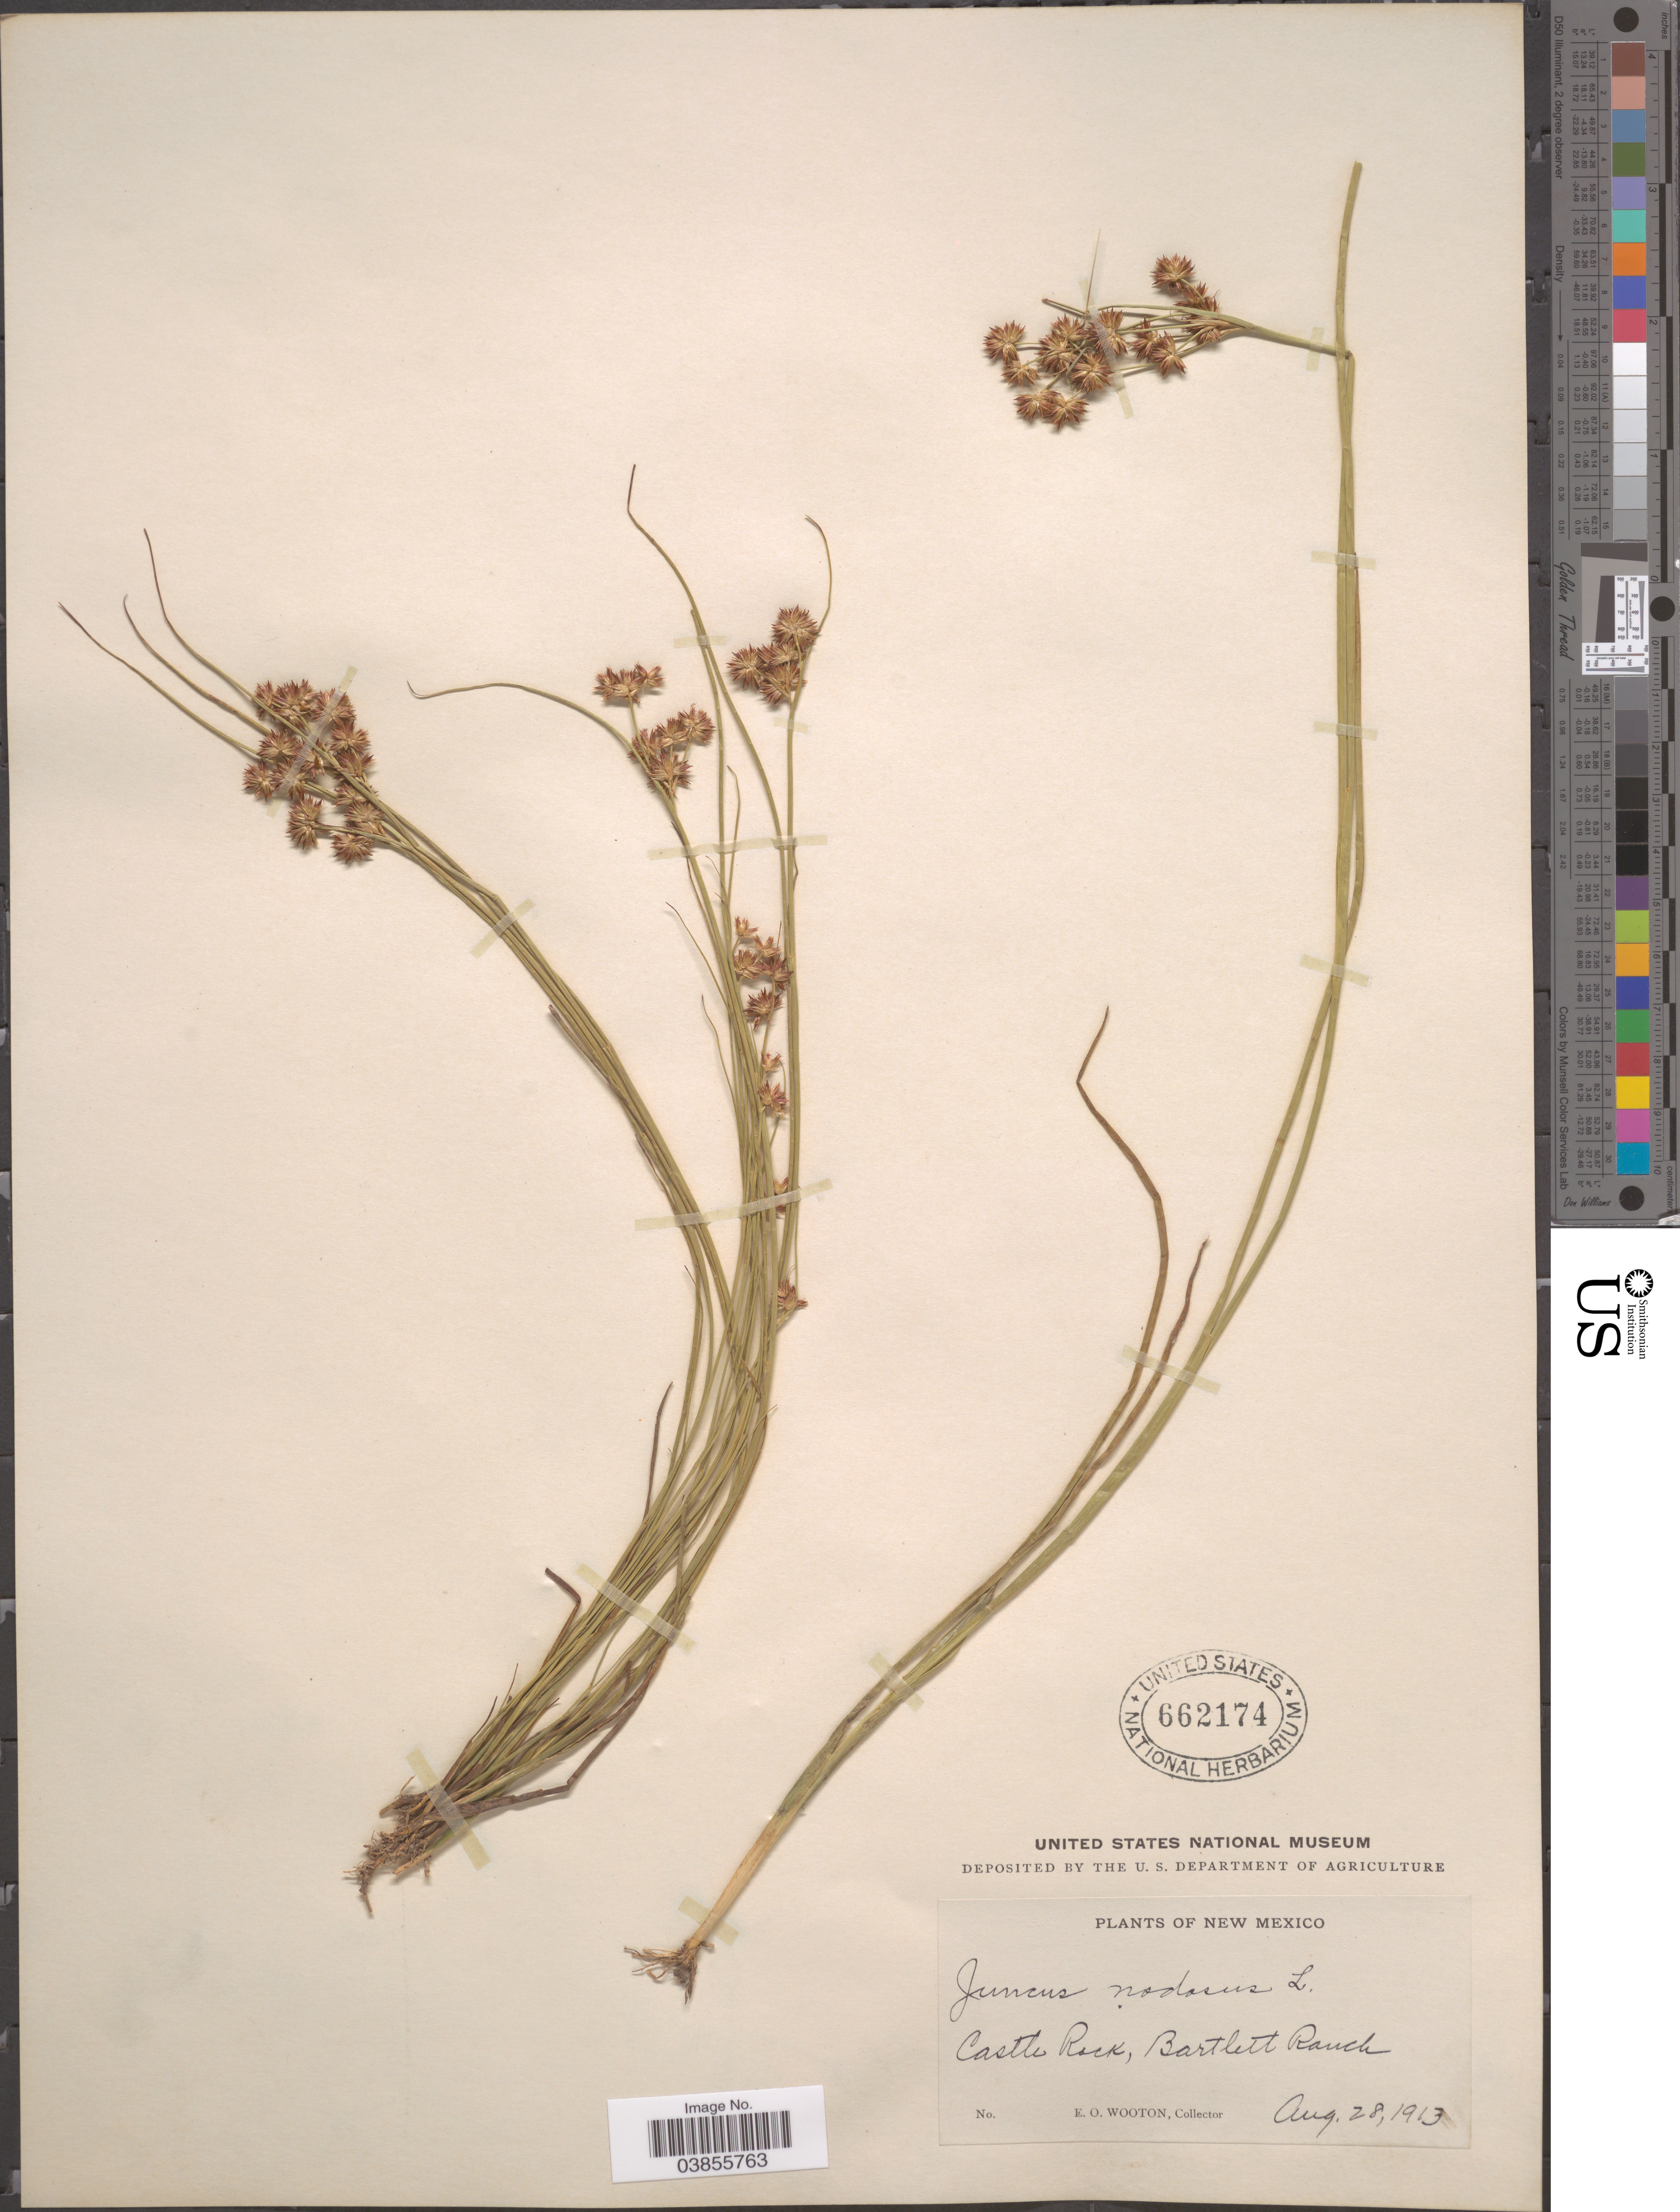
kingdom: Plantae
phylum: Tracheophyta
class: Liliopsida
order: Poales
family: Juncaceae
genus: Juncus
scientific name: Juncus nodosus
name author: L.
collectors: E. O. Wooton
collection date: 1913-08-28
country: United States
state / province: New Mexico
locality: Castle Rock, Bartlett Ranch.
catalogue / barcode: US 662174